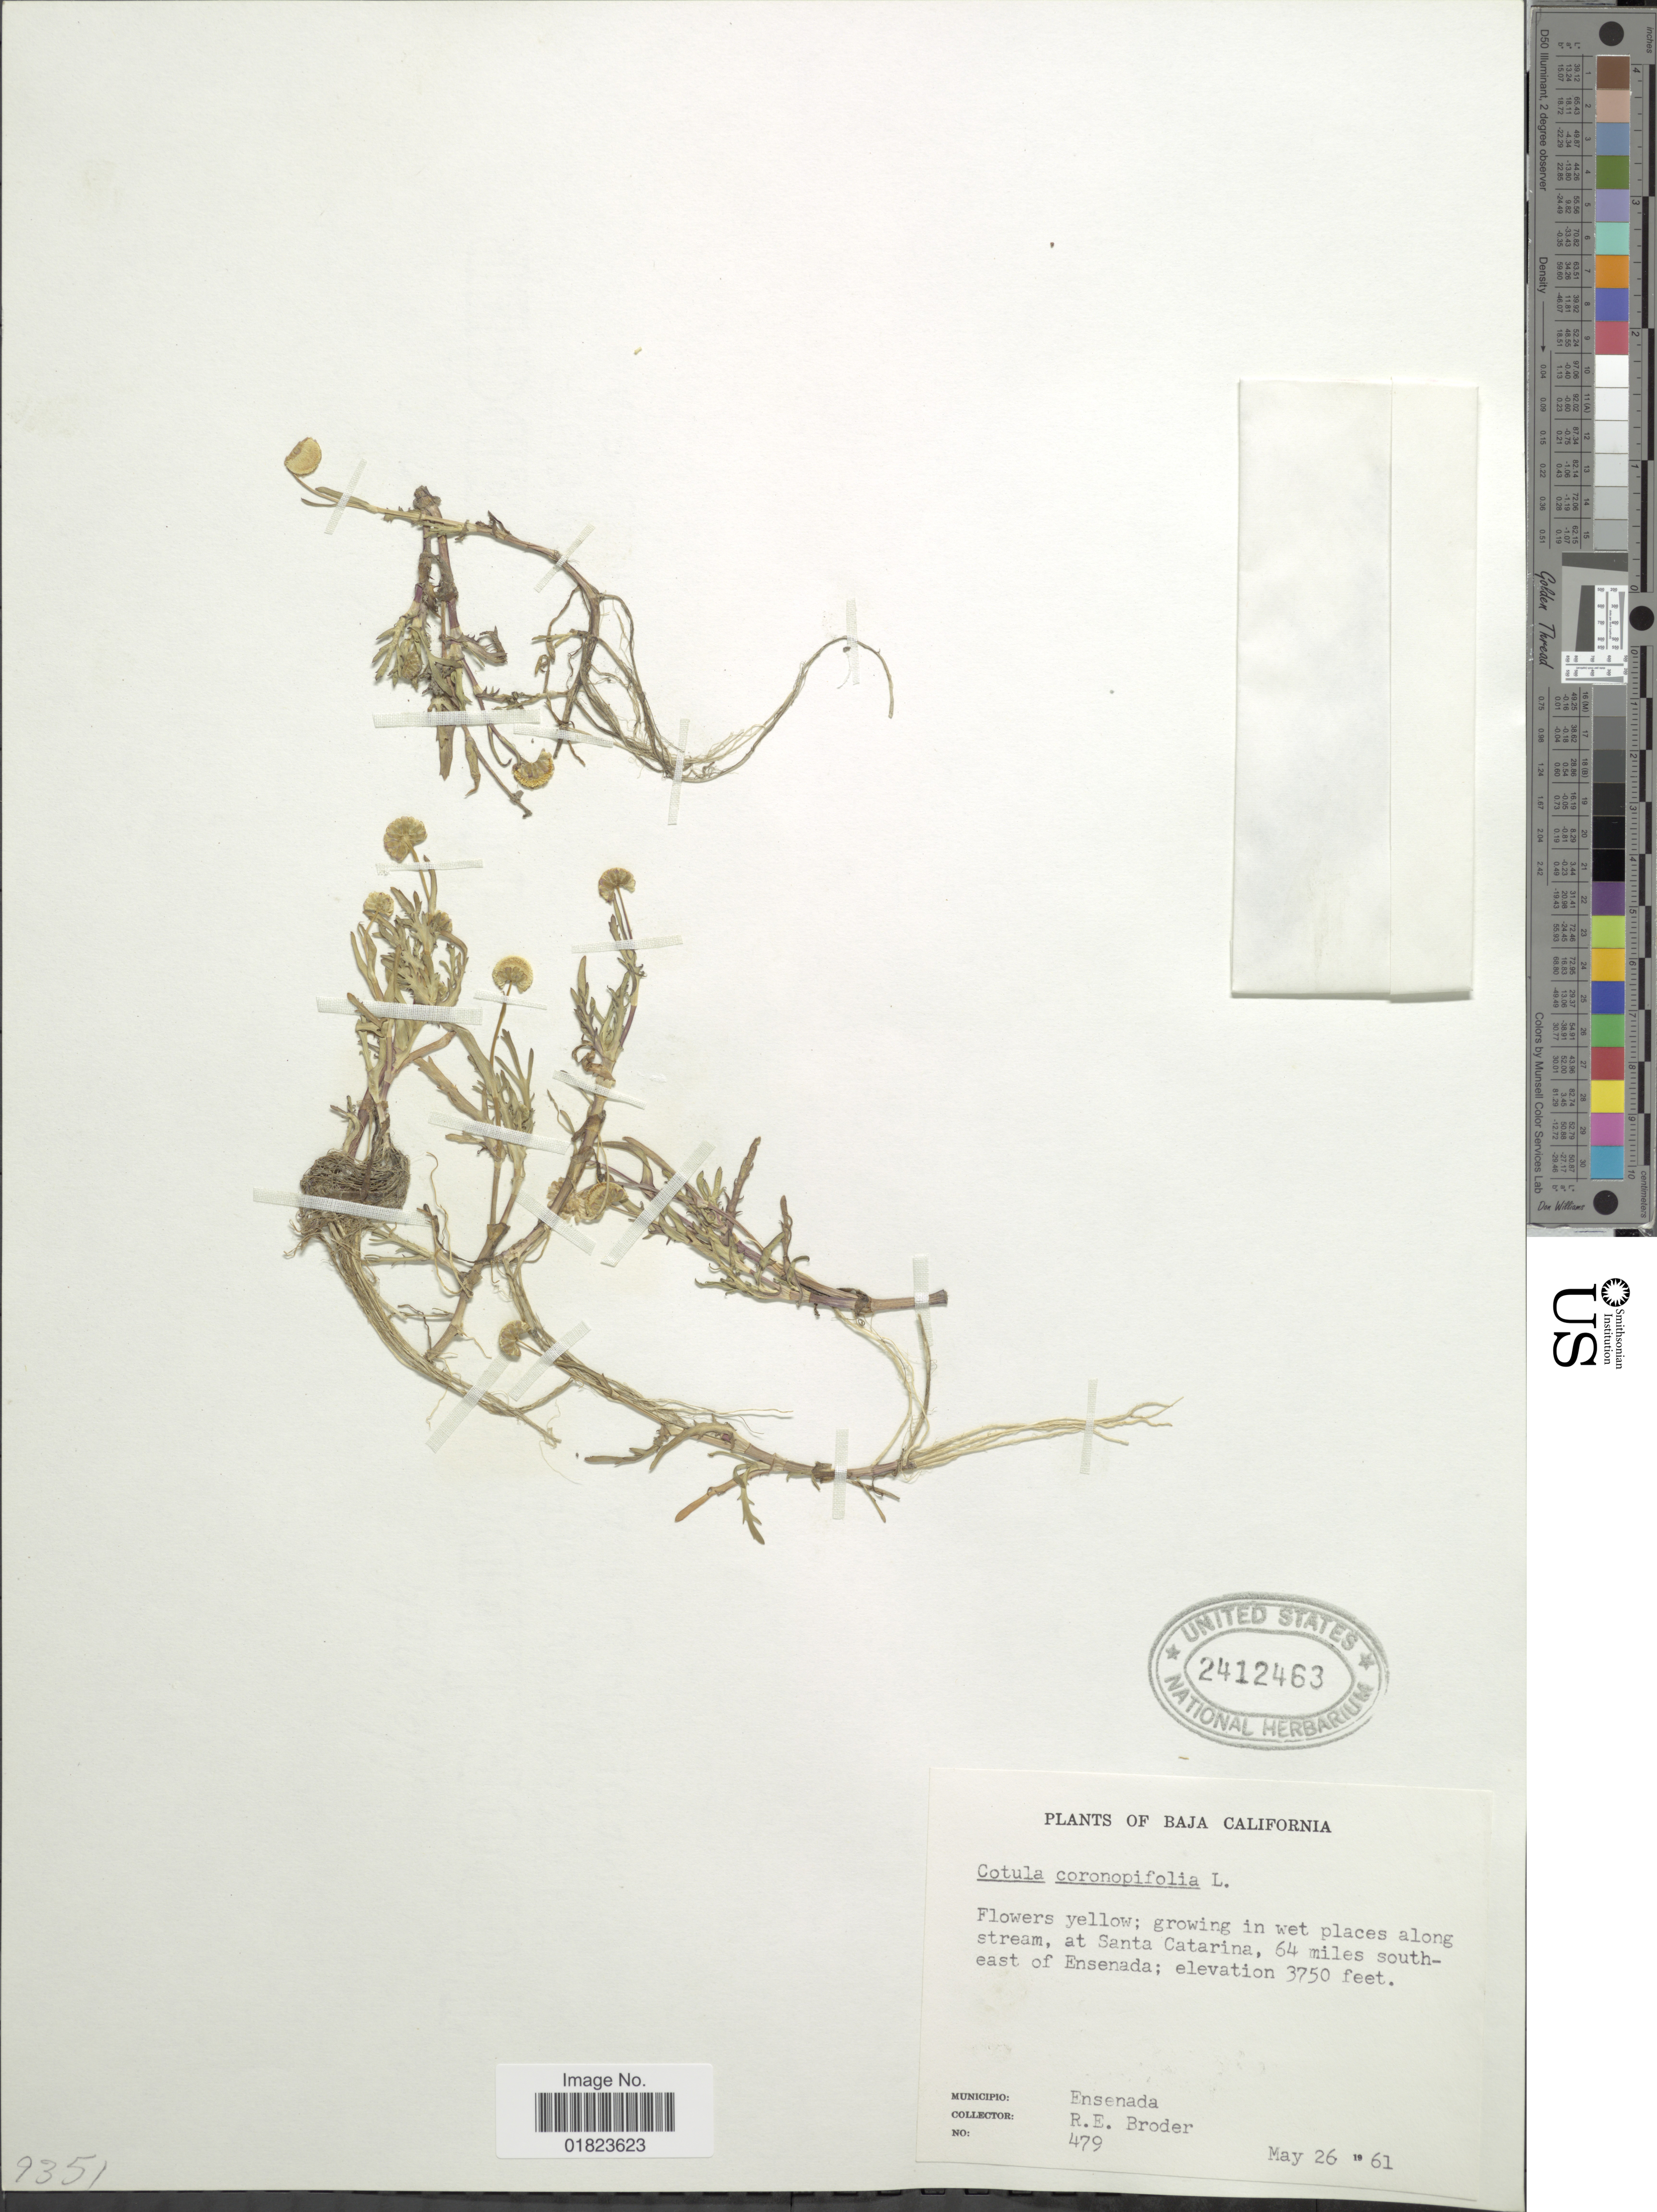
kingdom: Plantae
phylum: Tracheophyta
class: Magnoliopsida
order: Asterales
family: Asteraceae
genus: Cotula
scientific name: Cotula coronopifolia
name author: L.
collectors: R. Broder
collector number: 479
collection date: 1961-05-26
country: Mexico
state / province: Baja California Norte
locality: Baja California. Wet places along stream, at Santa Catarina, 64 miles south-east of Ensenada.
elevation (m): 1143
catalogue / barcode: US 2412463